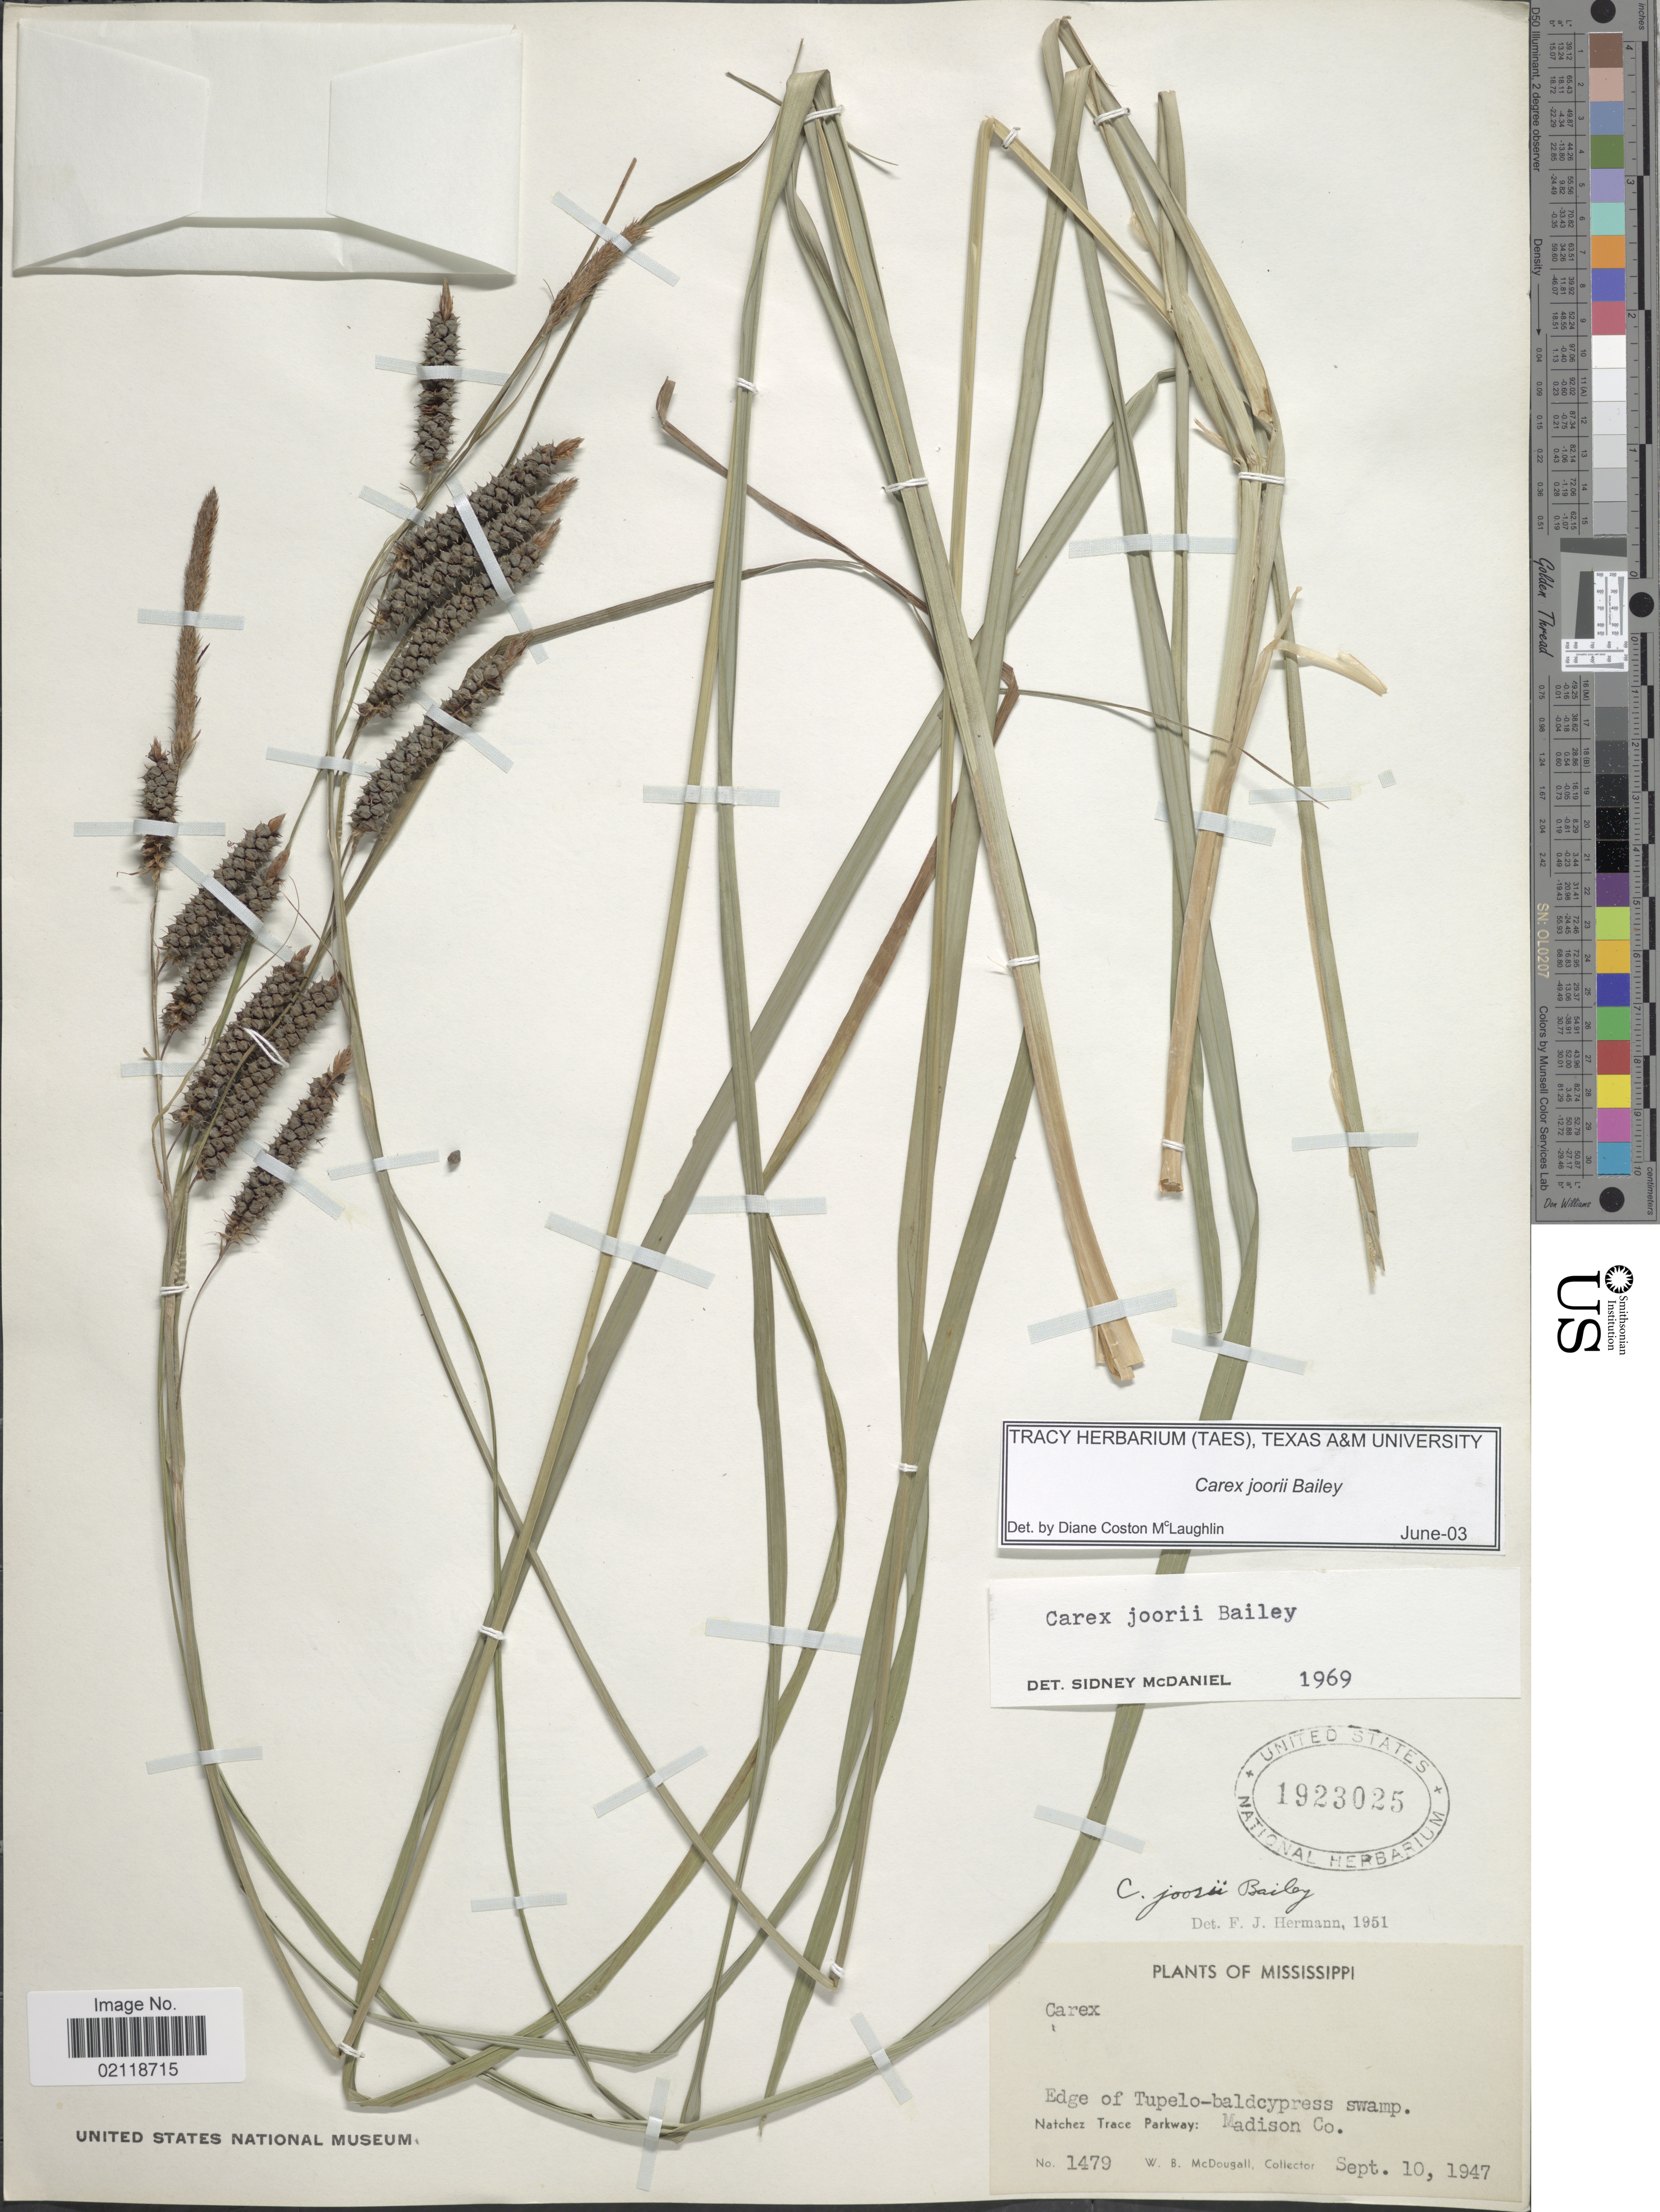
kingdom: Plantae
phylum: Tracheophyta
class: Liliopsida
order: Poales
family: Cyperaceae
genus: Carex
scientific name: Carex joorii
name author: L.H. Bailey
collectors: W. B. McDougall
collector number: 1479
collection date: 1947-09-10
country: United States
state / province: Mississippi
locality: Edge of Tupelo-baldcypress swamp, Natchez Trace Parkway: Madison Co.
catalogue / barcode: US 1923025